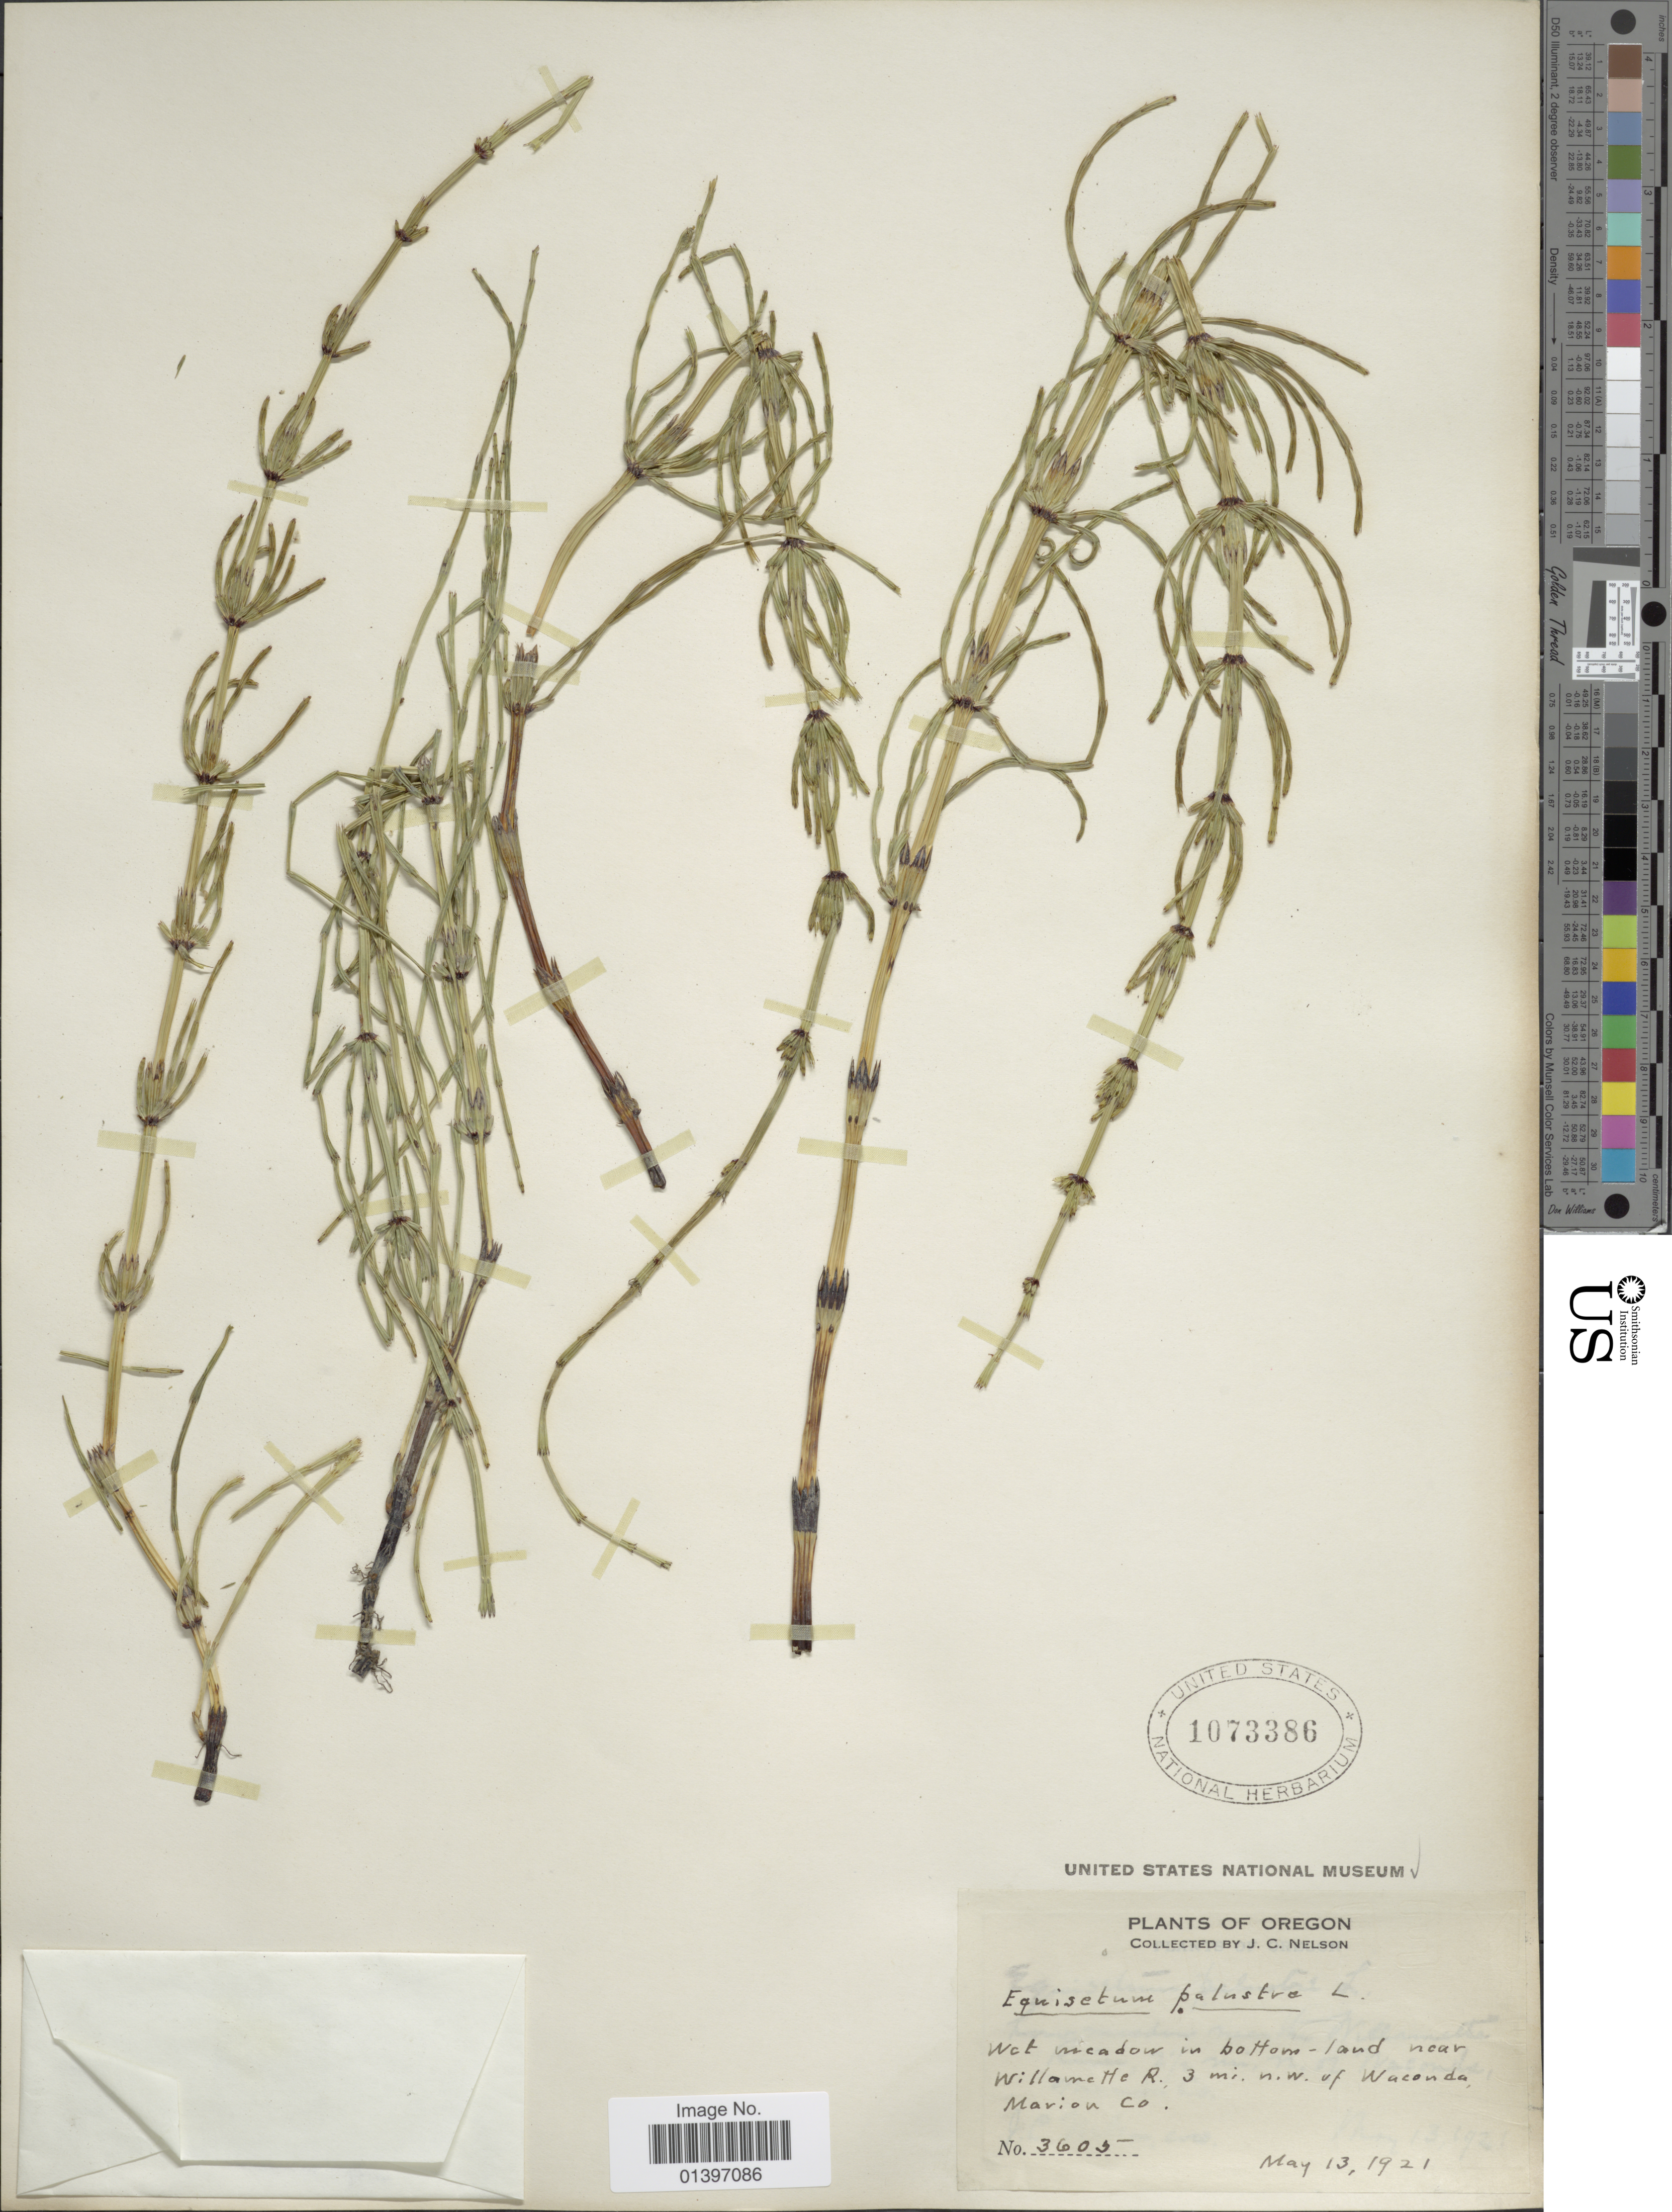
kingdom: Plantae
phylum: Tracheophyta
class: Polypodiopsida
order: Equisetales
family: Equisetaceae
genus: Equisetum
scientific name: Equisetum palustre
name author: L.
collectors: J. C. Nelson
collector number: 3605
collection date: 1921-05-13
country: United States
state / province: Oregon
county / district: Marion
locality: Wet meadow in bottom-land near Willamette R. 3mi. n.w. of Waconda Marion Co.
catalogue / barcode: US 1073386